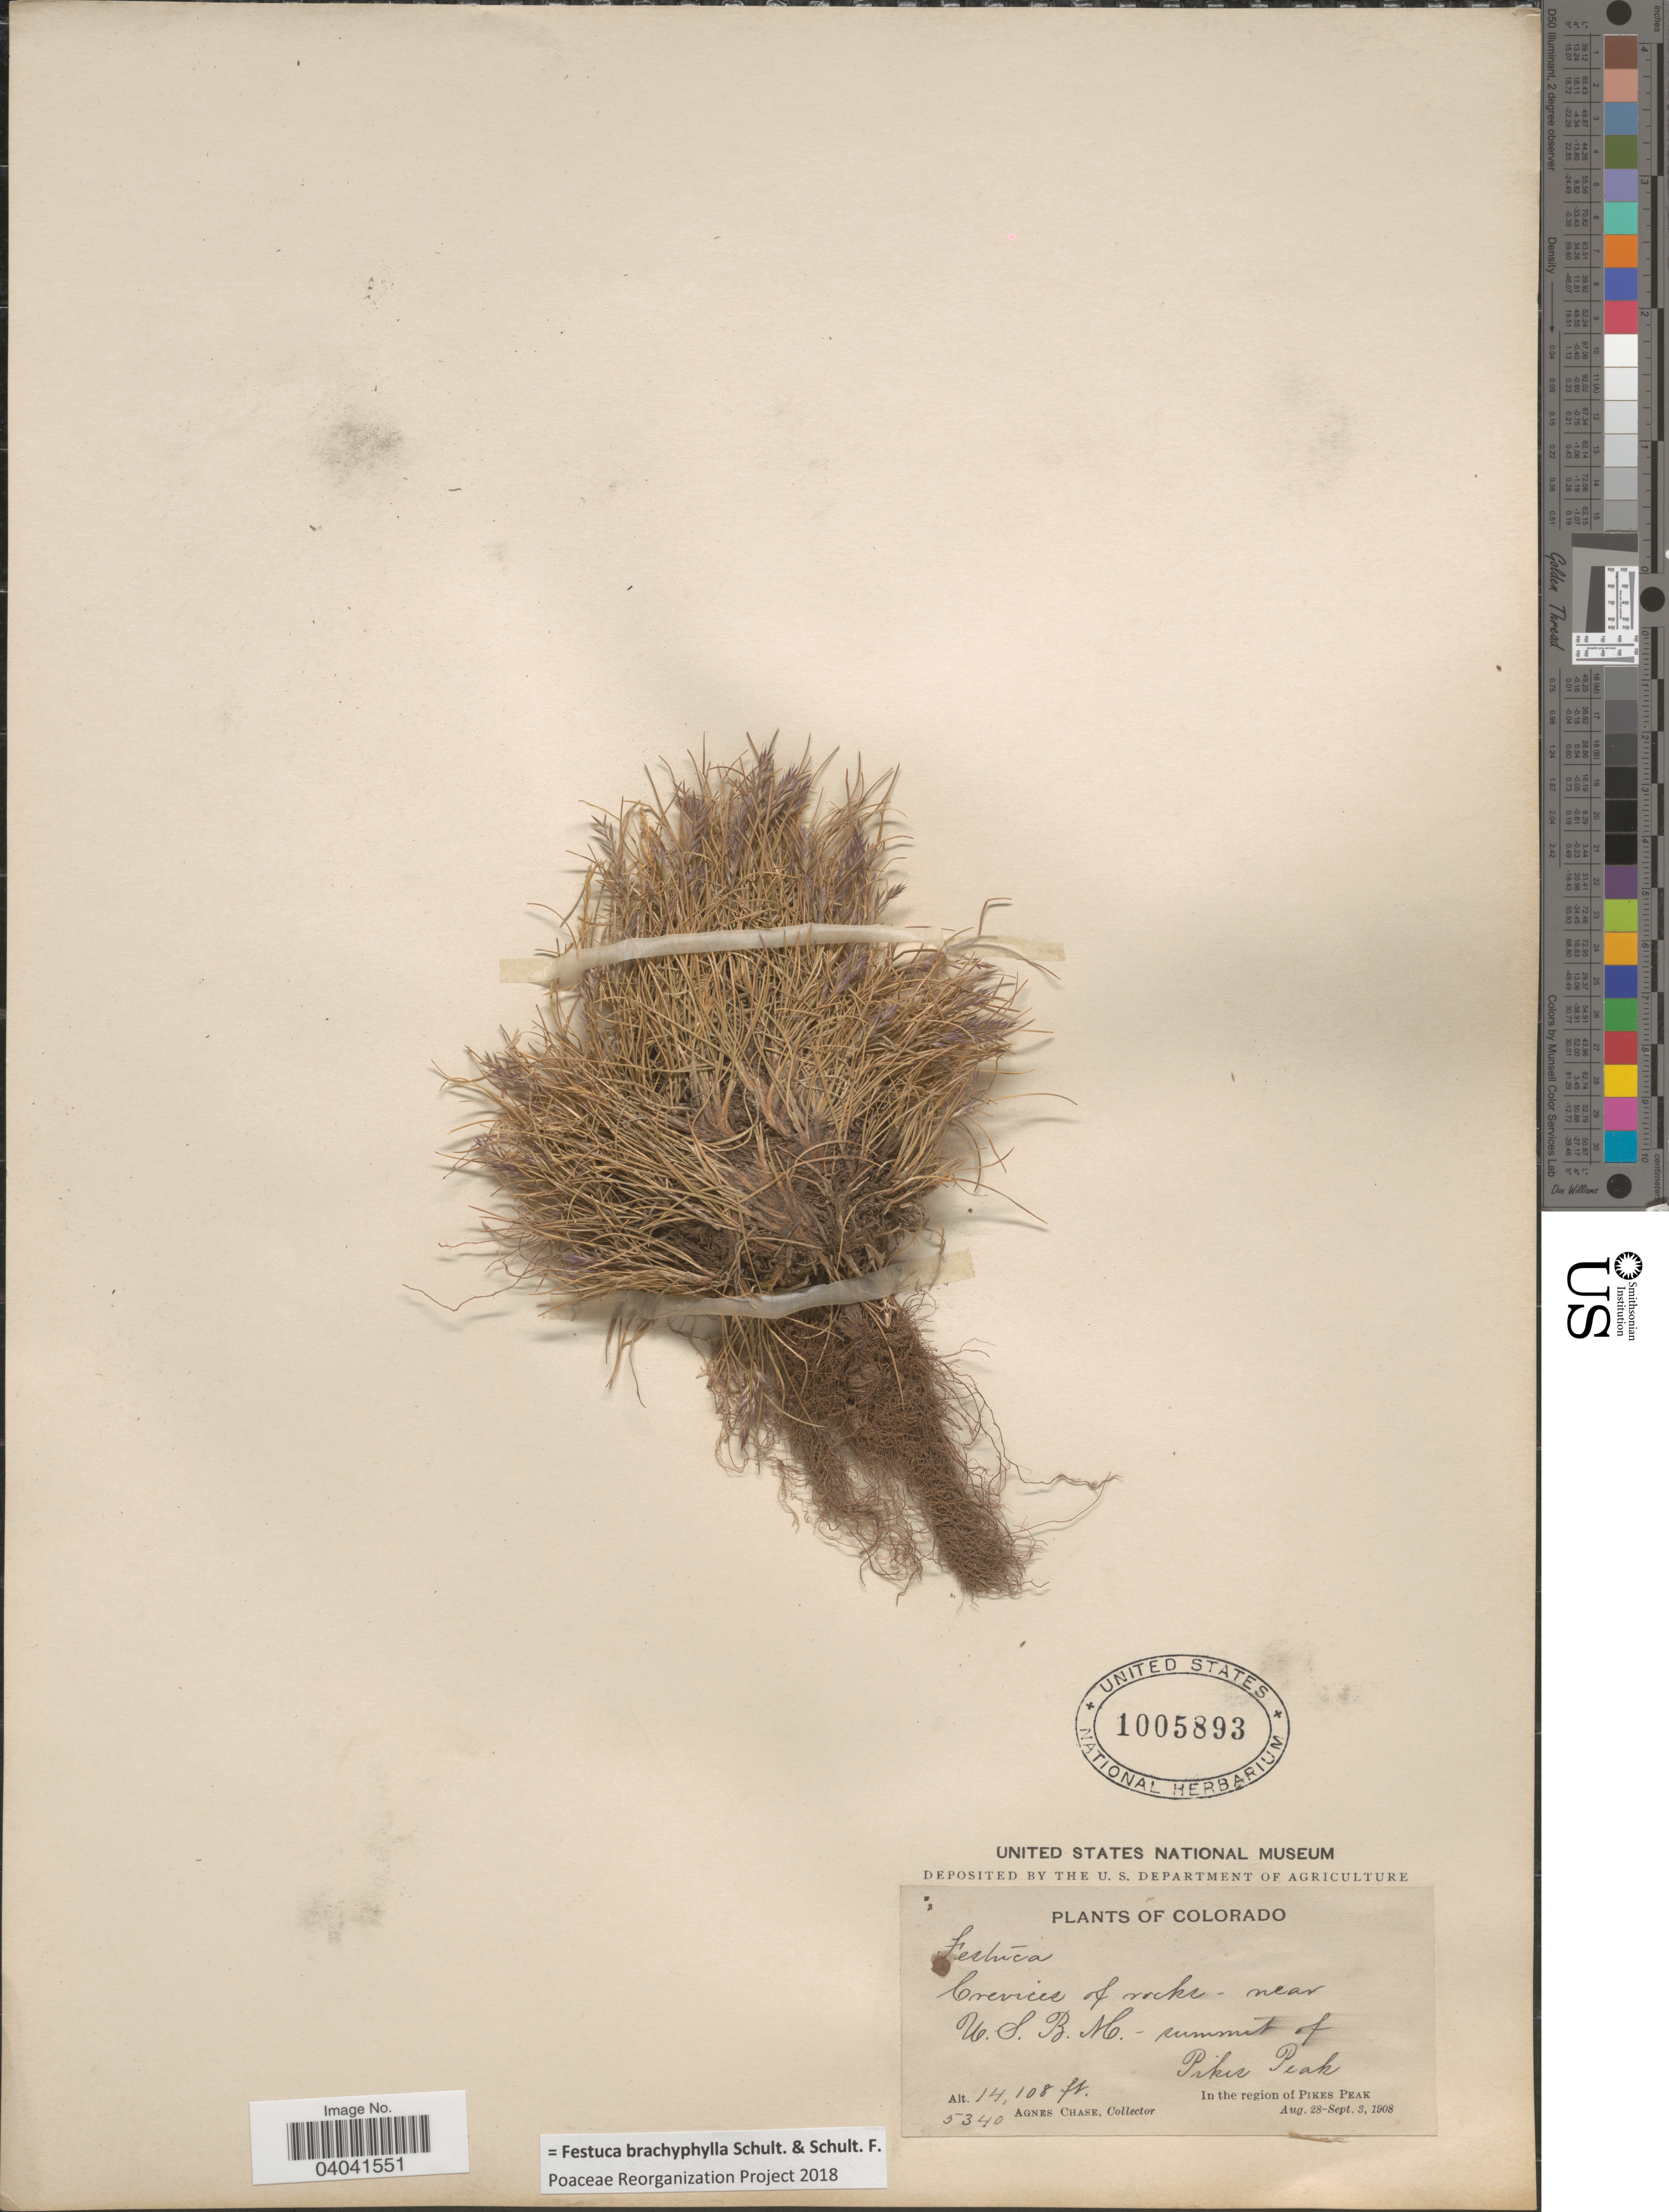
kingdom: Plantae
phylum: Tracheophyta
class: Liliopsida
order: Poales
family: Poaceae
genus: Festuca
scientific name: Festuca brachyphylla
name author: Schult. & Schult. f.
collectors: A. Chase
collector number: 5340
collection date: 1908-08-28/1908-09-03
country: United States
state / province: Colorado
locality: Crevices of rocks - near U.S.B.M. - summit of Pikes Peak. In the region of Pikes Peak.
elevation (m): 4300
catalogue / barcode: US 1005893